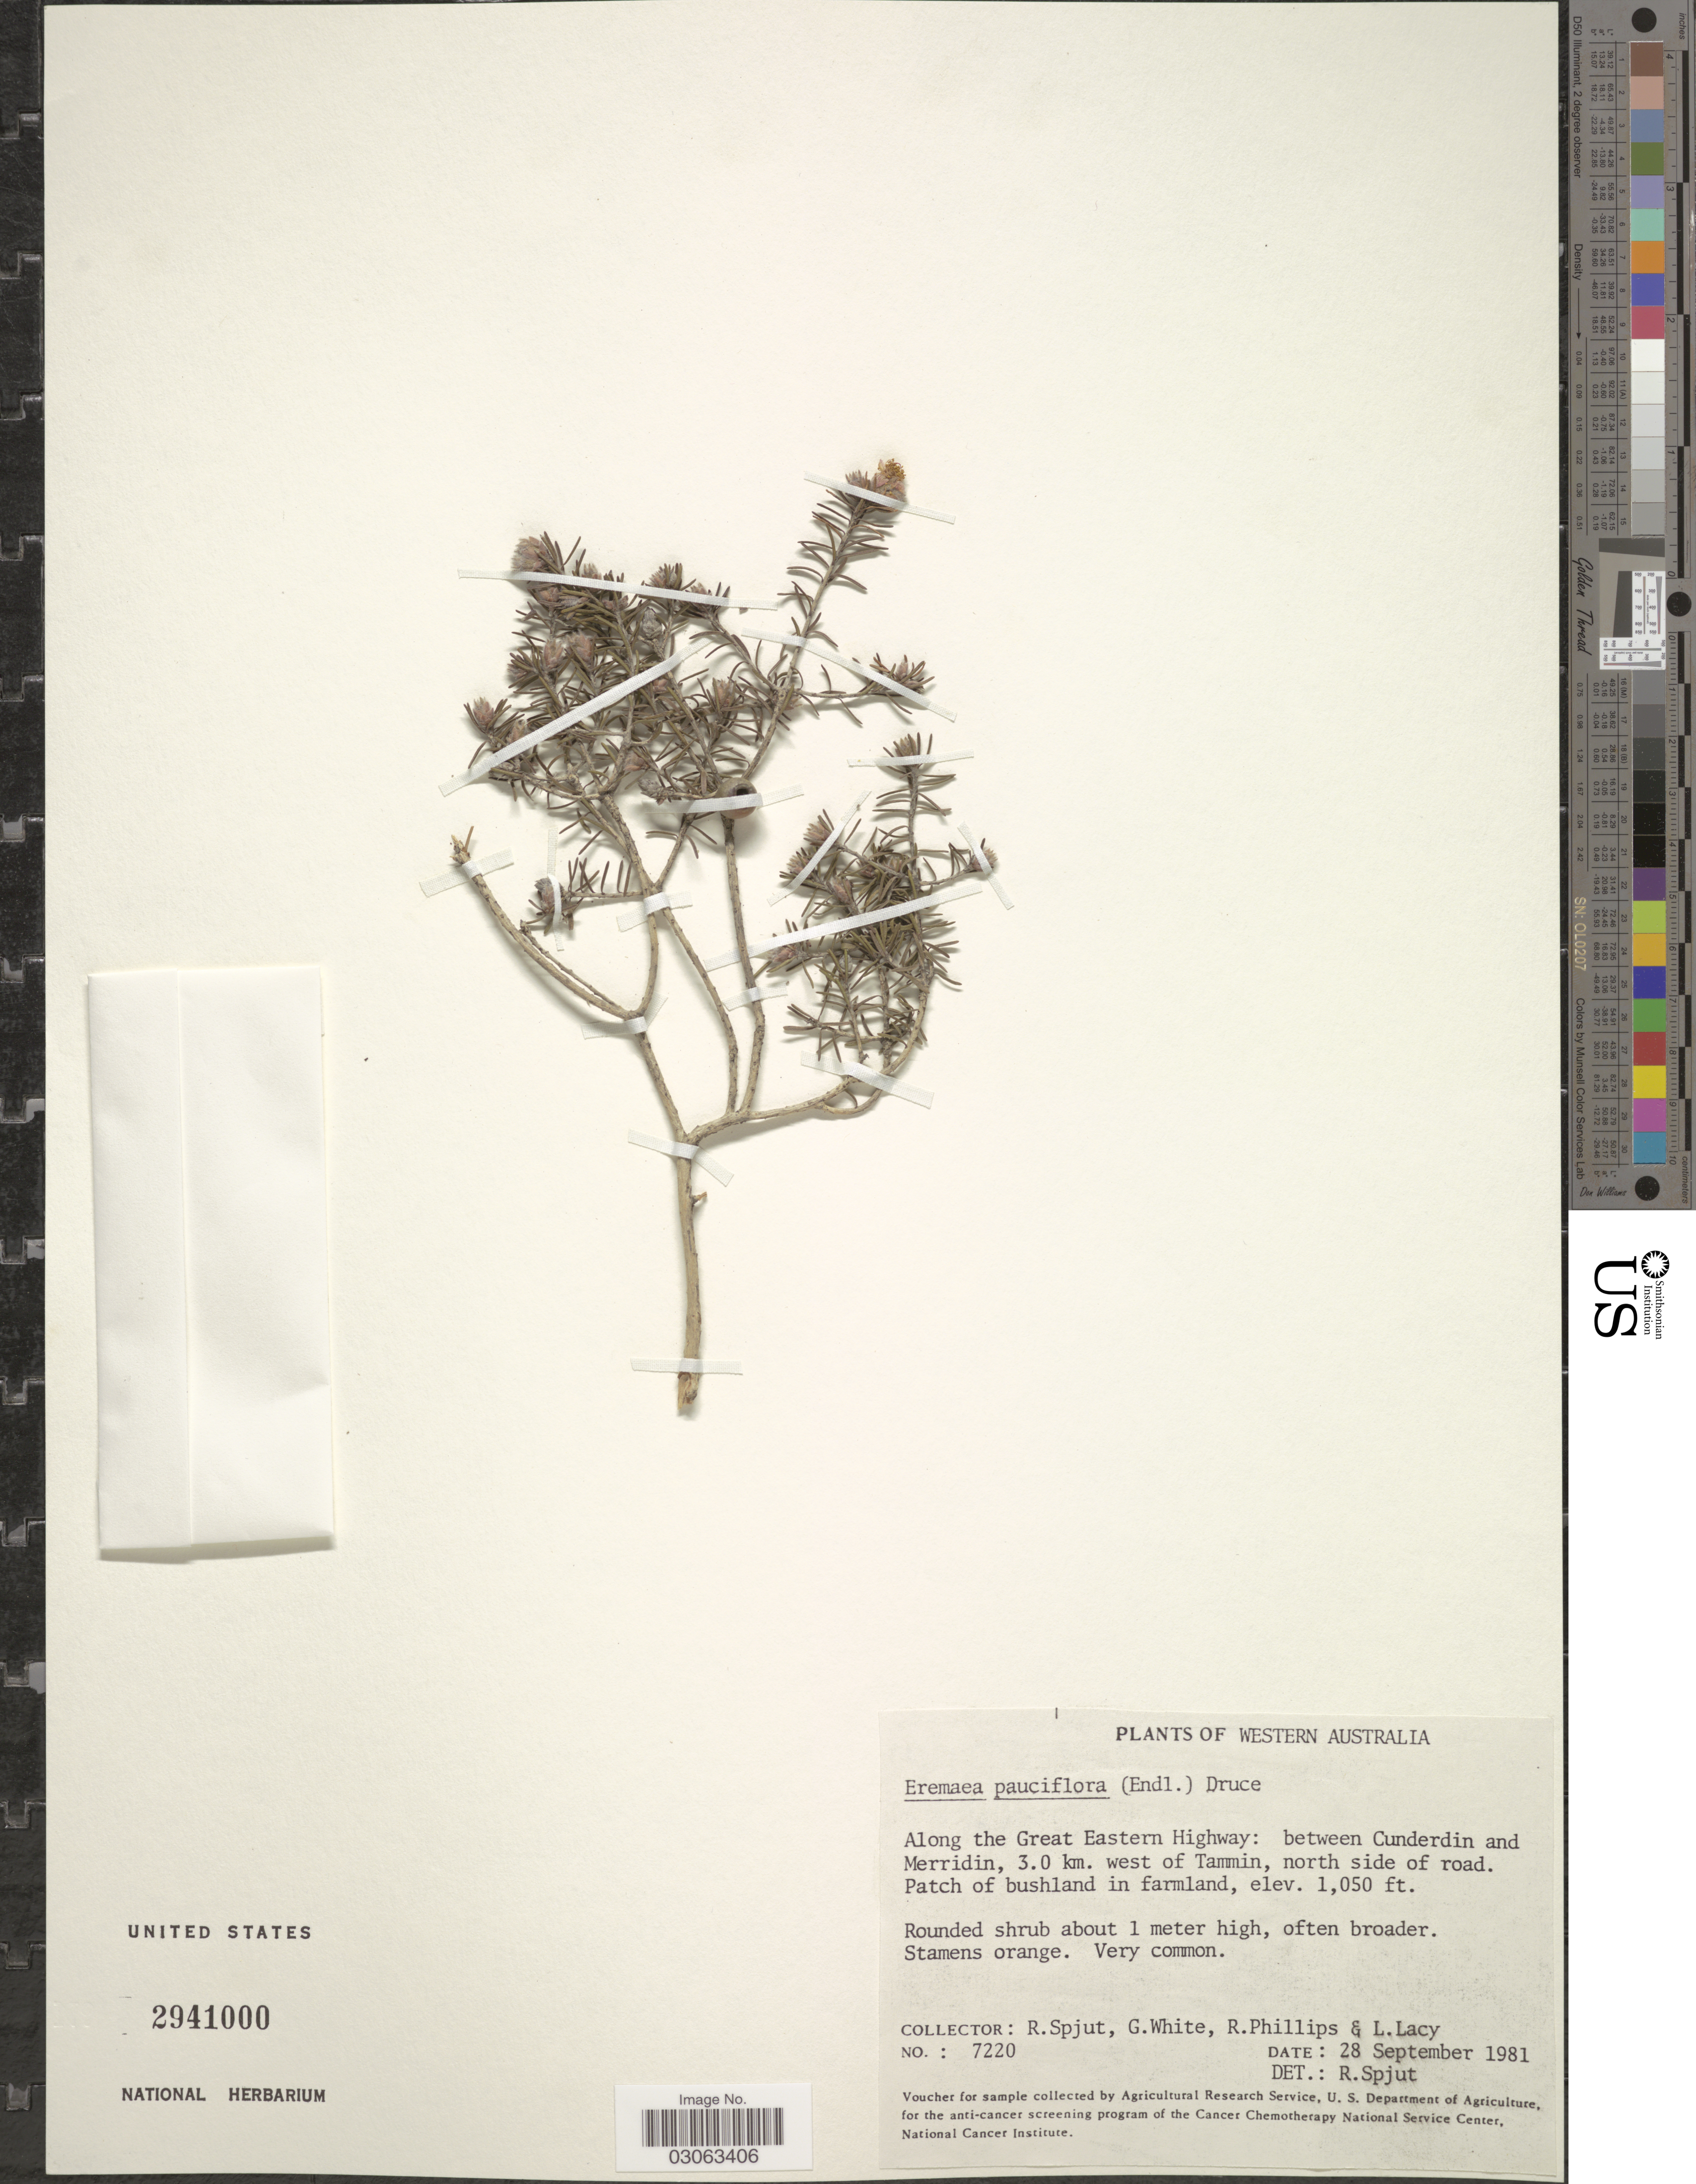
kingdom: Plantae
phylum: Tracheophyta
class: Magnoliopsida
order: Myrtales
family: Myrtaceae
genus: Eremaea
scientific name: Eremaea pauciflora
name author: (Endl.) Druce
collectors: R. Spjut, G. White, R. Phillips & L. Lacy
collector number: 7220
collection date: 1981-09-28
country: Australia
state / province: Western Australia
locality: Along the Great Eastern Highway: between Cunderdin and Merridin, 3.0 km. west of Tammin, north side of road.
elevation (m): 320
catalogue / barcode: US 2941000